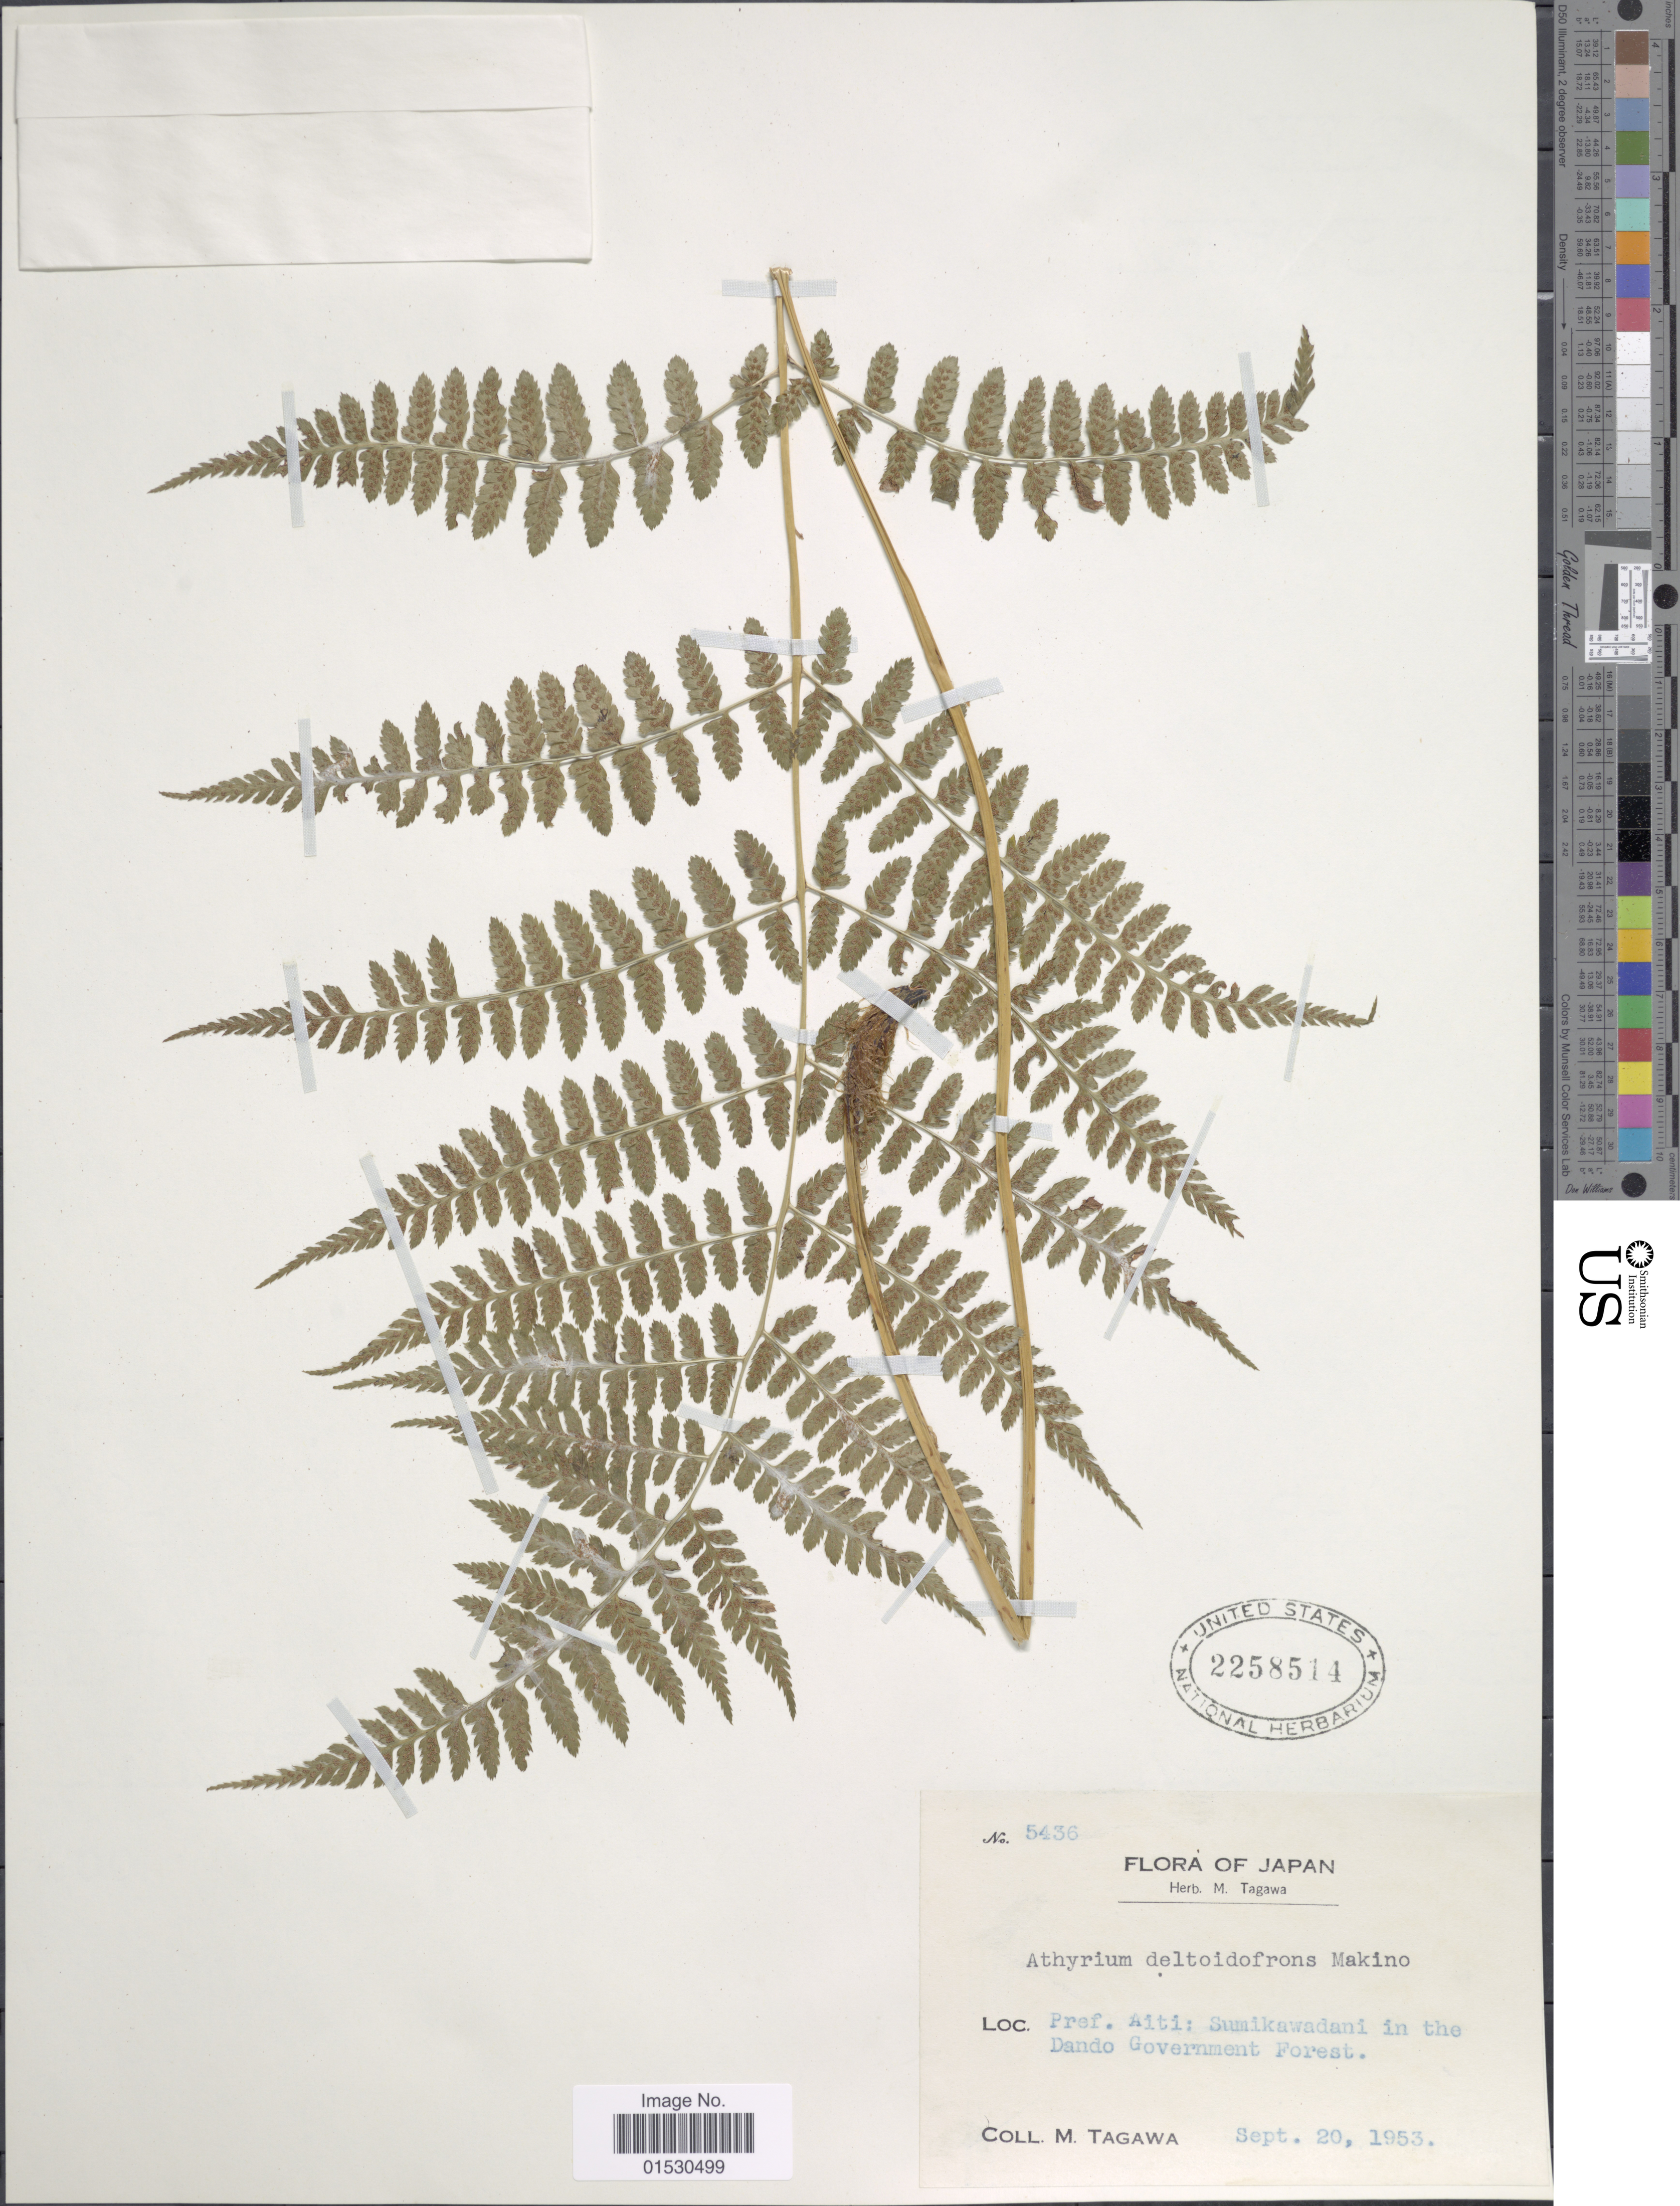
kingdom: Plantae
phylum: Tracheophyta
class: Polypodiopsida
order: Polypodiales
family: Athyriaceae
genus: Athyrium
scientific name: Athyrium deltoidofrons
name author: Makino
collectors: M. Tagawa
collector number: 5436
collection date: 1953-09-20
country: Japan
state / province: Aiti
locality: Sumikawadani in the Dando Government Forest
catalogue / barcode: US 2258514